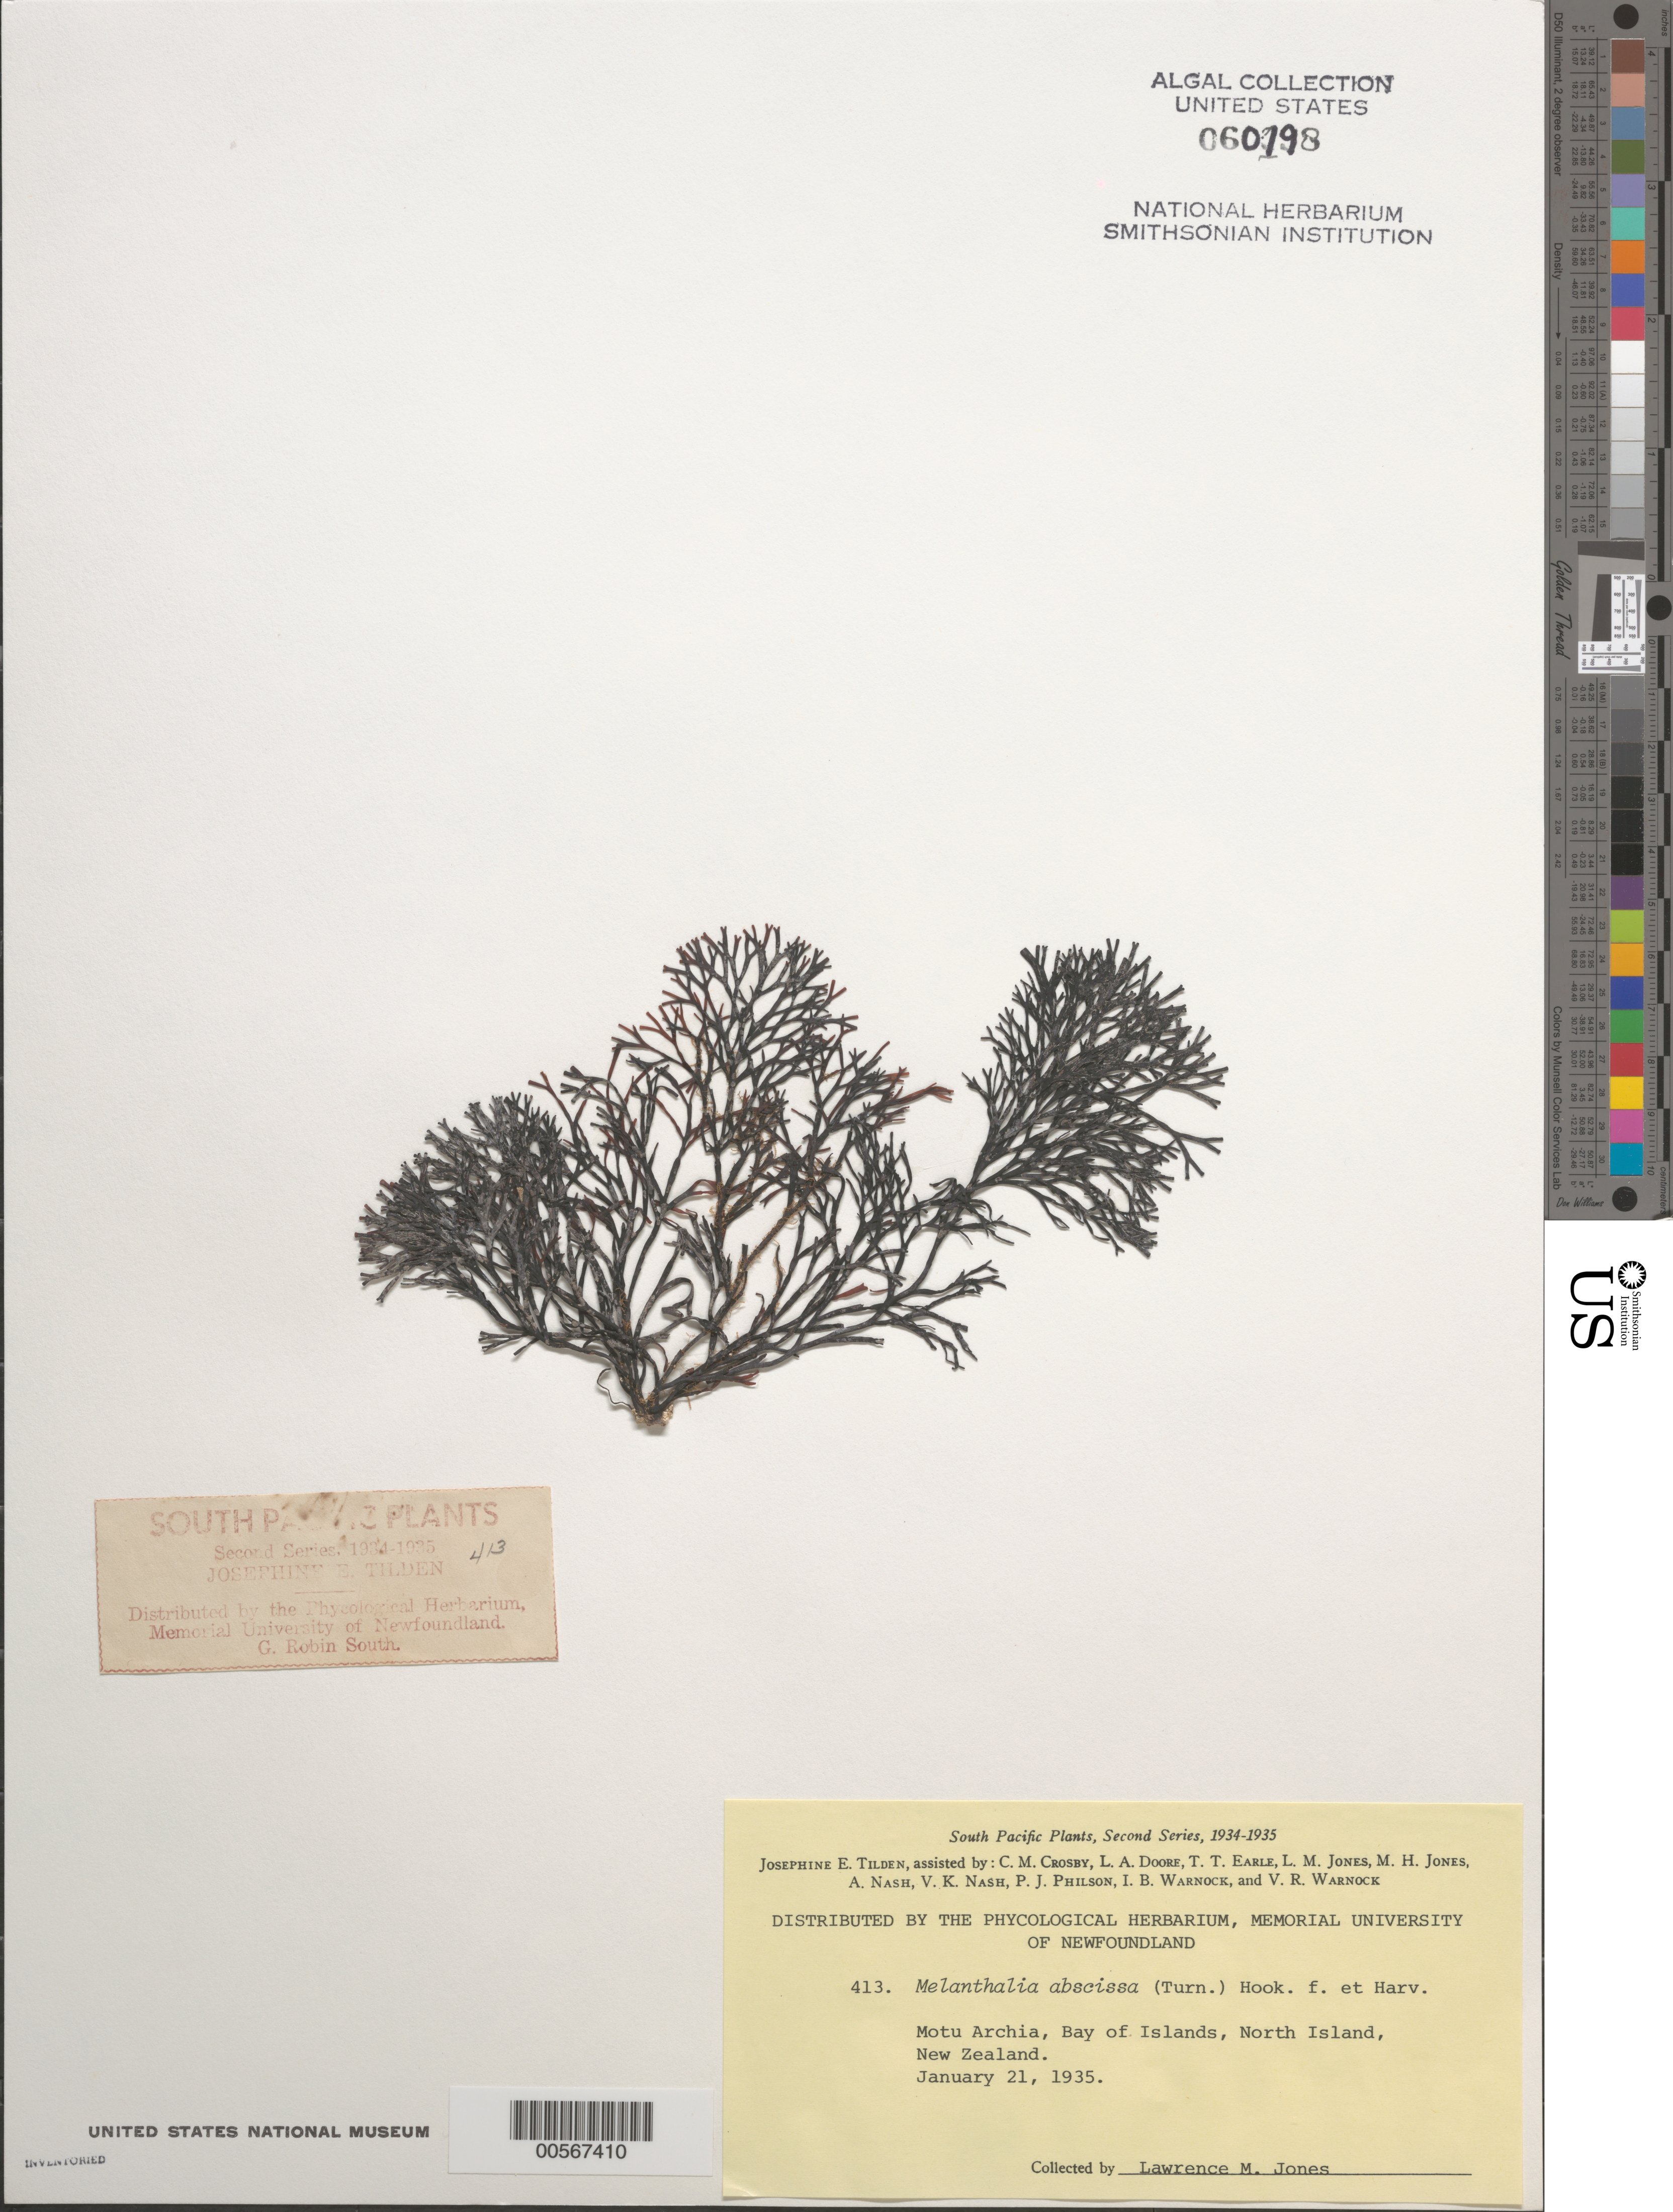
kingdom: Plantae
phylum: Rhodophyta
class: Florideophyceae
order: Gracilariales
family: Gracilariaceae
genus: Melanthalia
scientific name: Melanthalia abscissa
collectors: L. M. Jones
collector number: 413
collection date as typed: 21 Jan 1935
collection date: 1935-01-21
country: New Zealand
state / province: Northland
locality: Motu arohia, bay of islands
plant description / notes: Tilden, South Pacific Plants, Second Series, 1934-1935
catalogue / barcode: US 60198